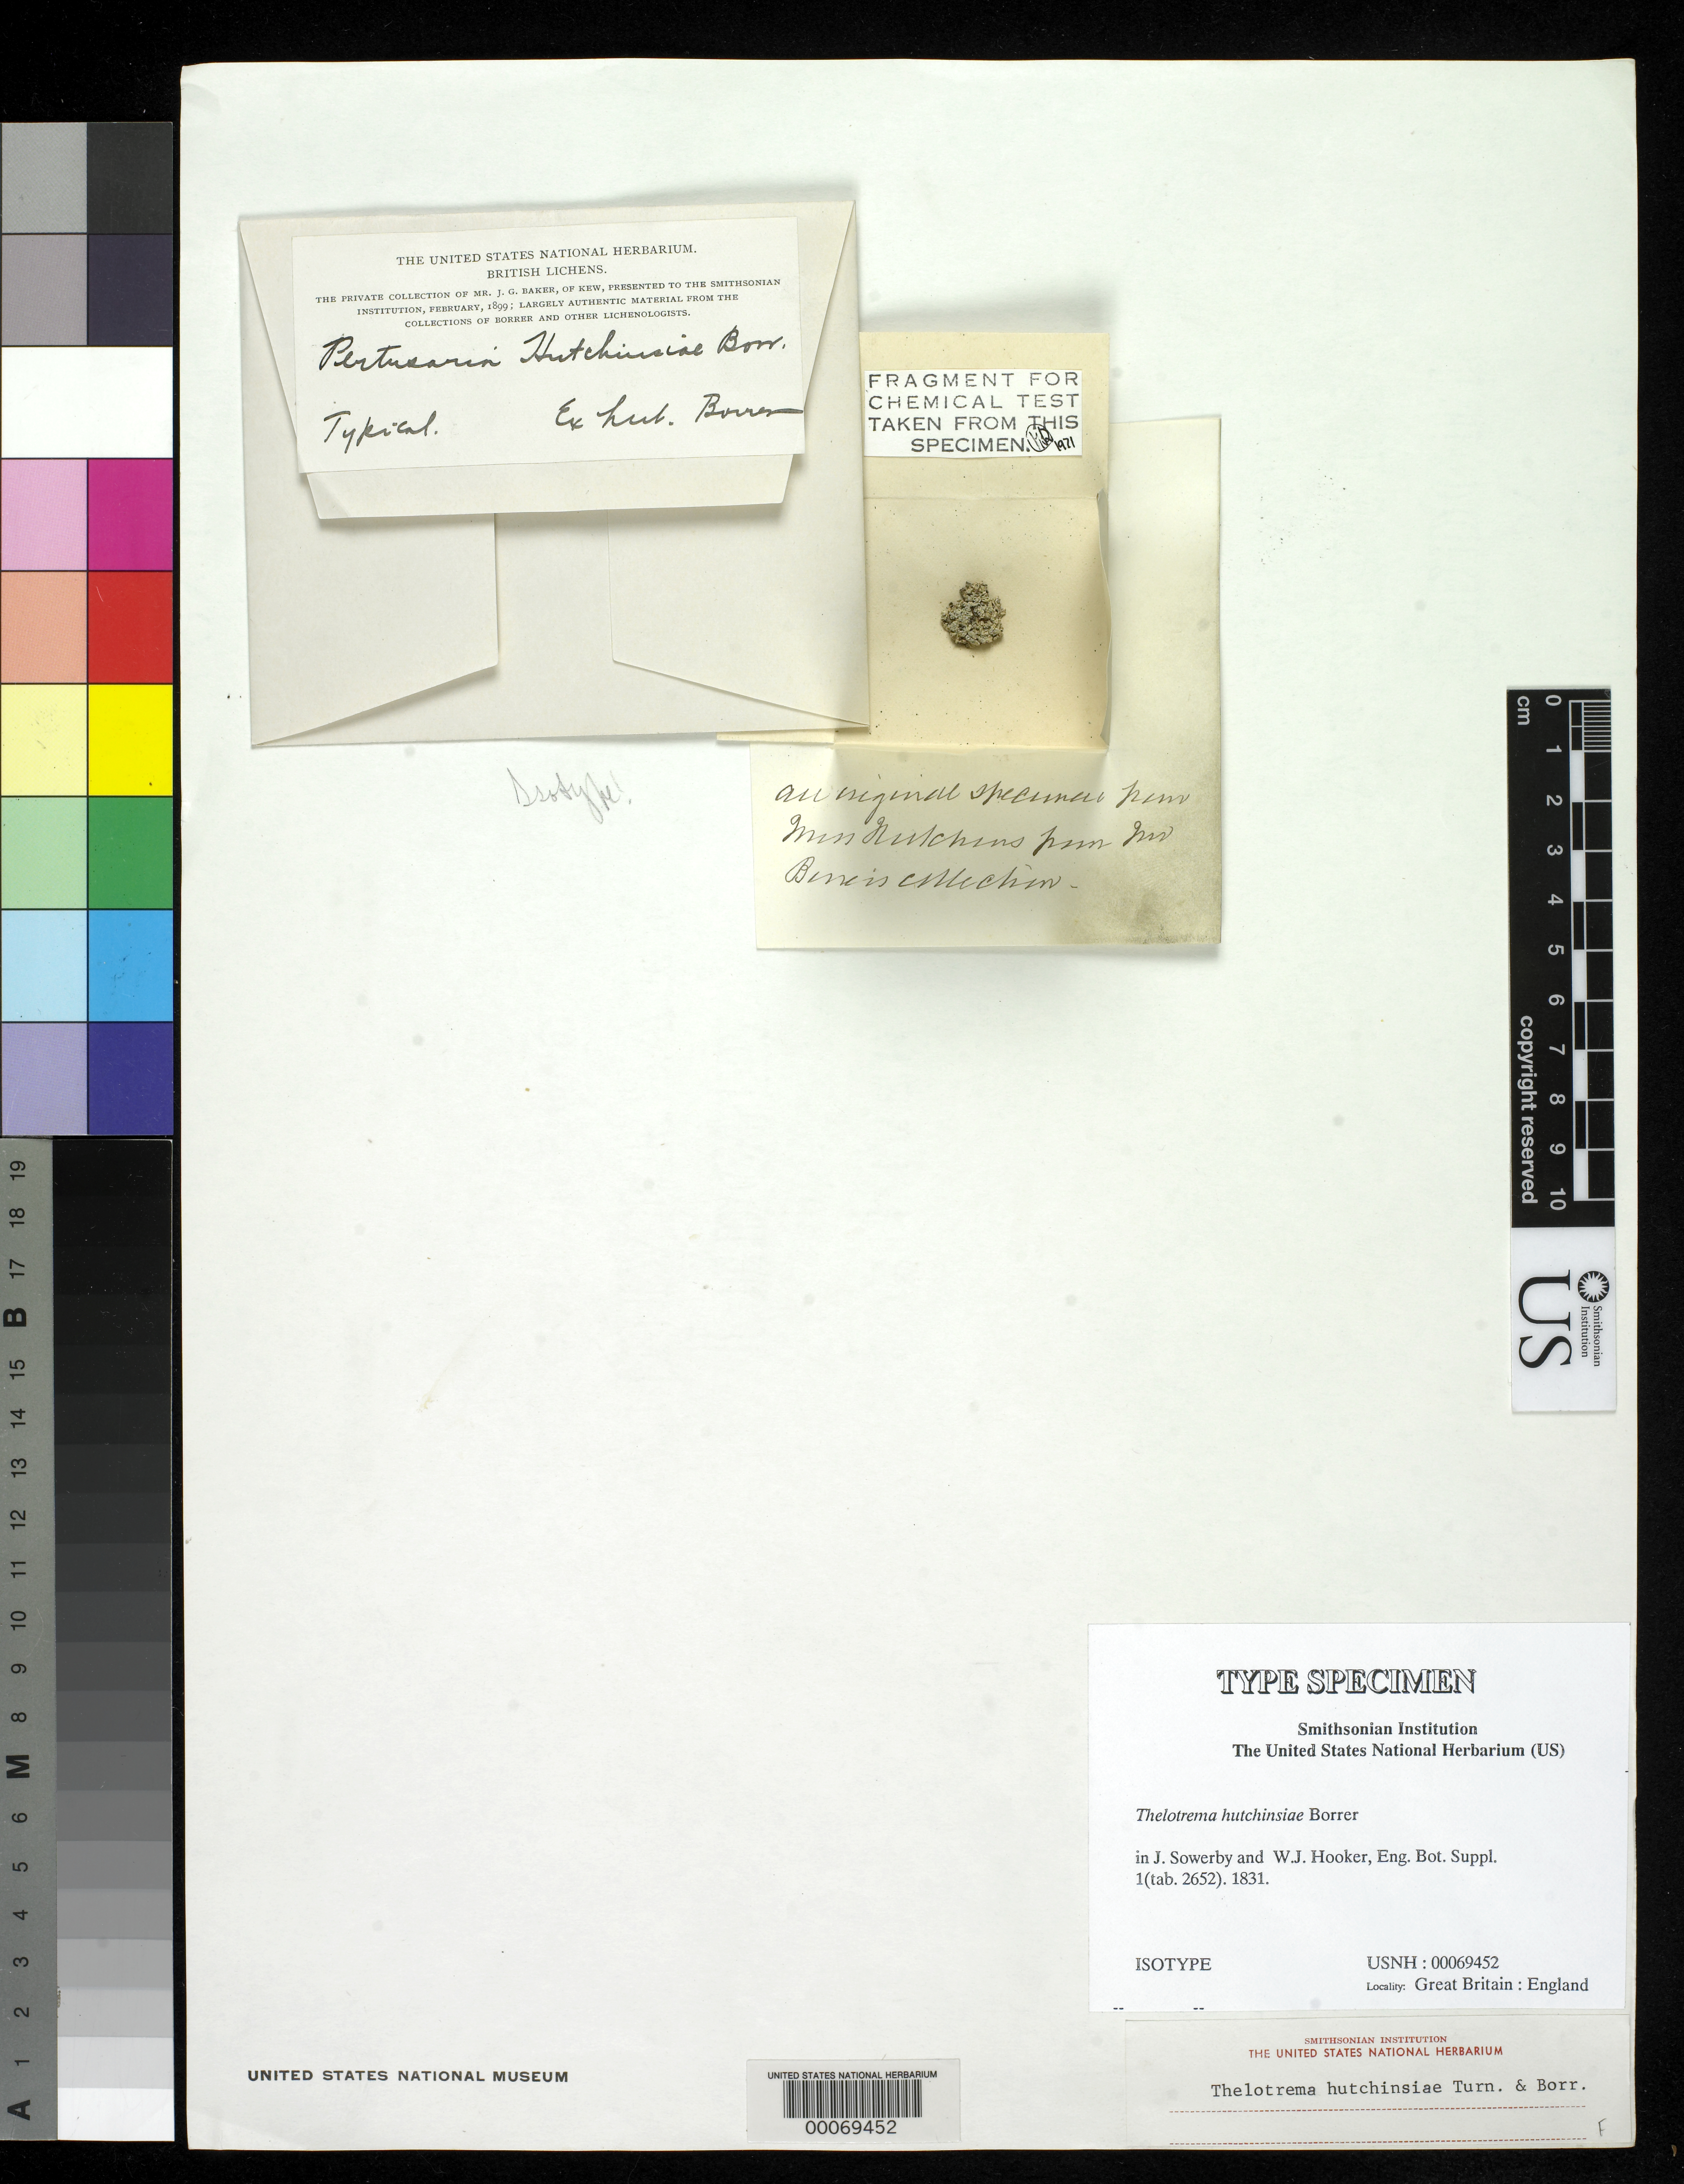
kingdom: Fungi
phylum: Ascomycota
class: Lecanoromycetes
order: Ostropales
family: Graphidaceae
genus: Thelotrema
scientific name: Thelotrema hutchinsiae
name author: Borrer in J. Sowerby & Hook.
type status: Isotype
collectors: W. Borrer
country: United Kingdom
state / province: England